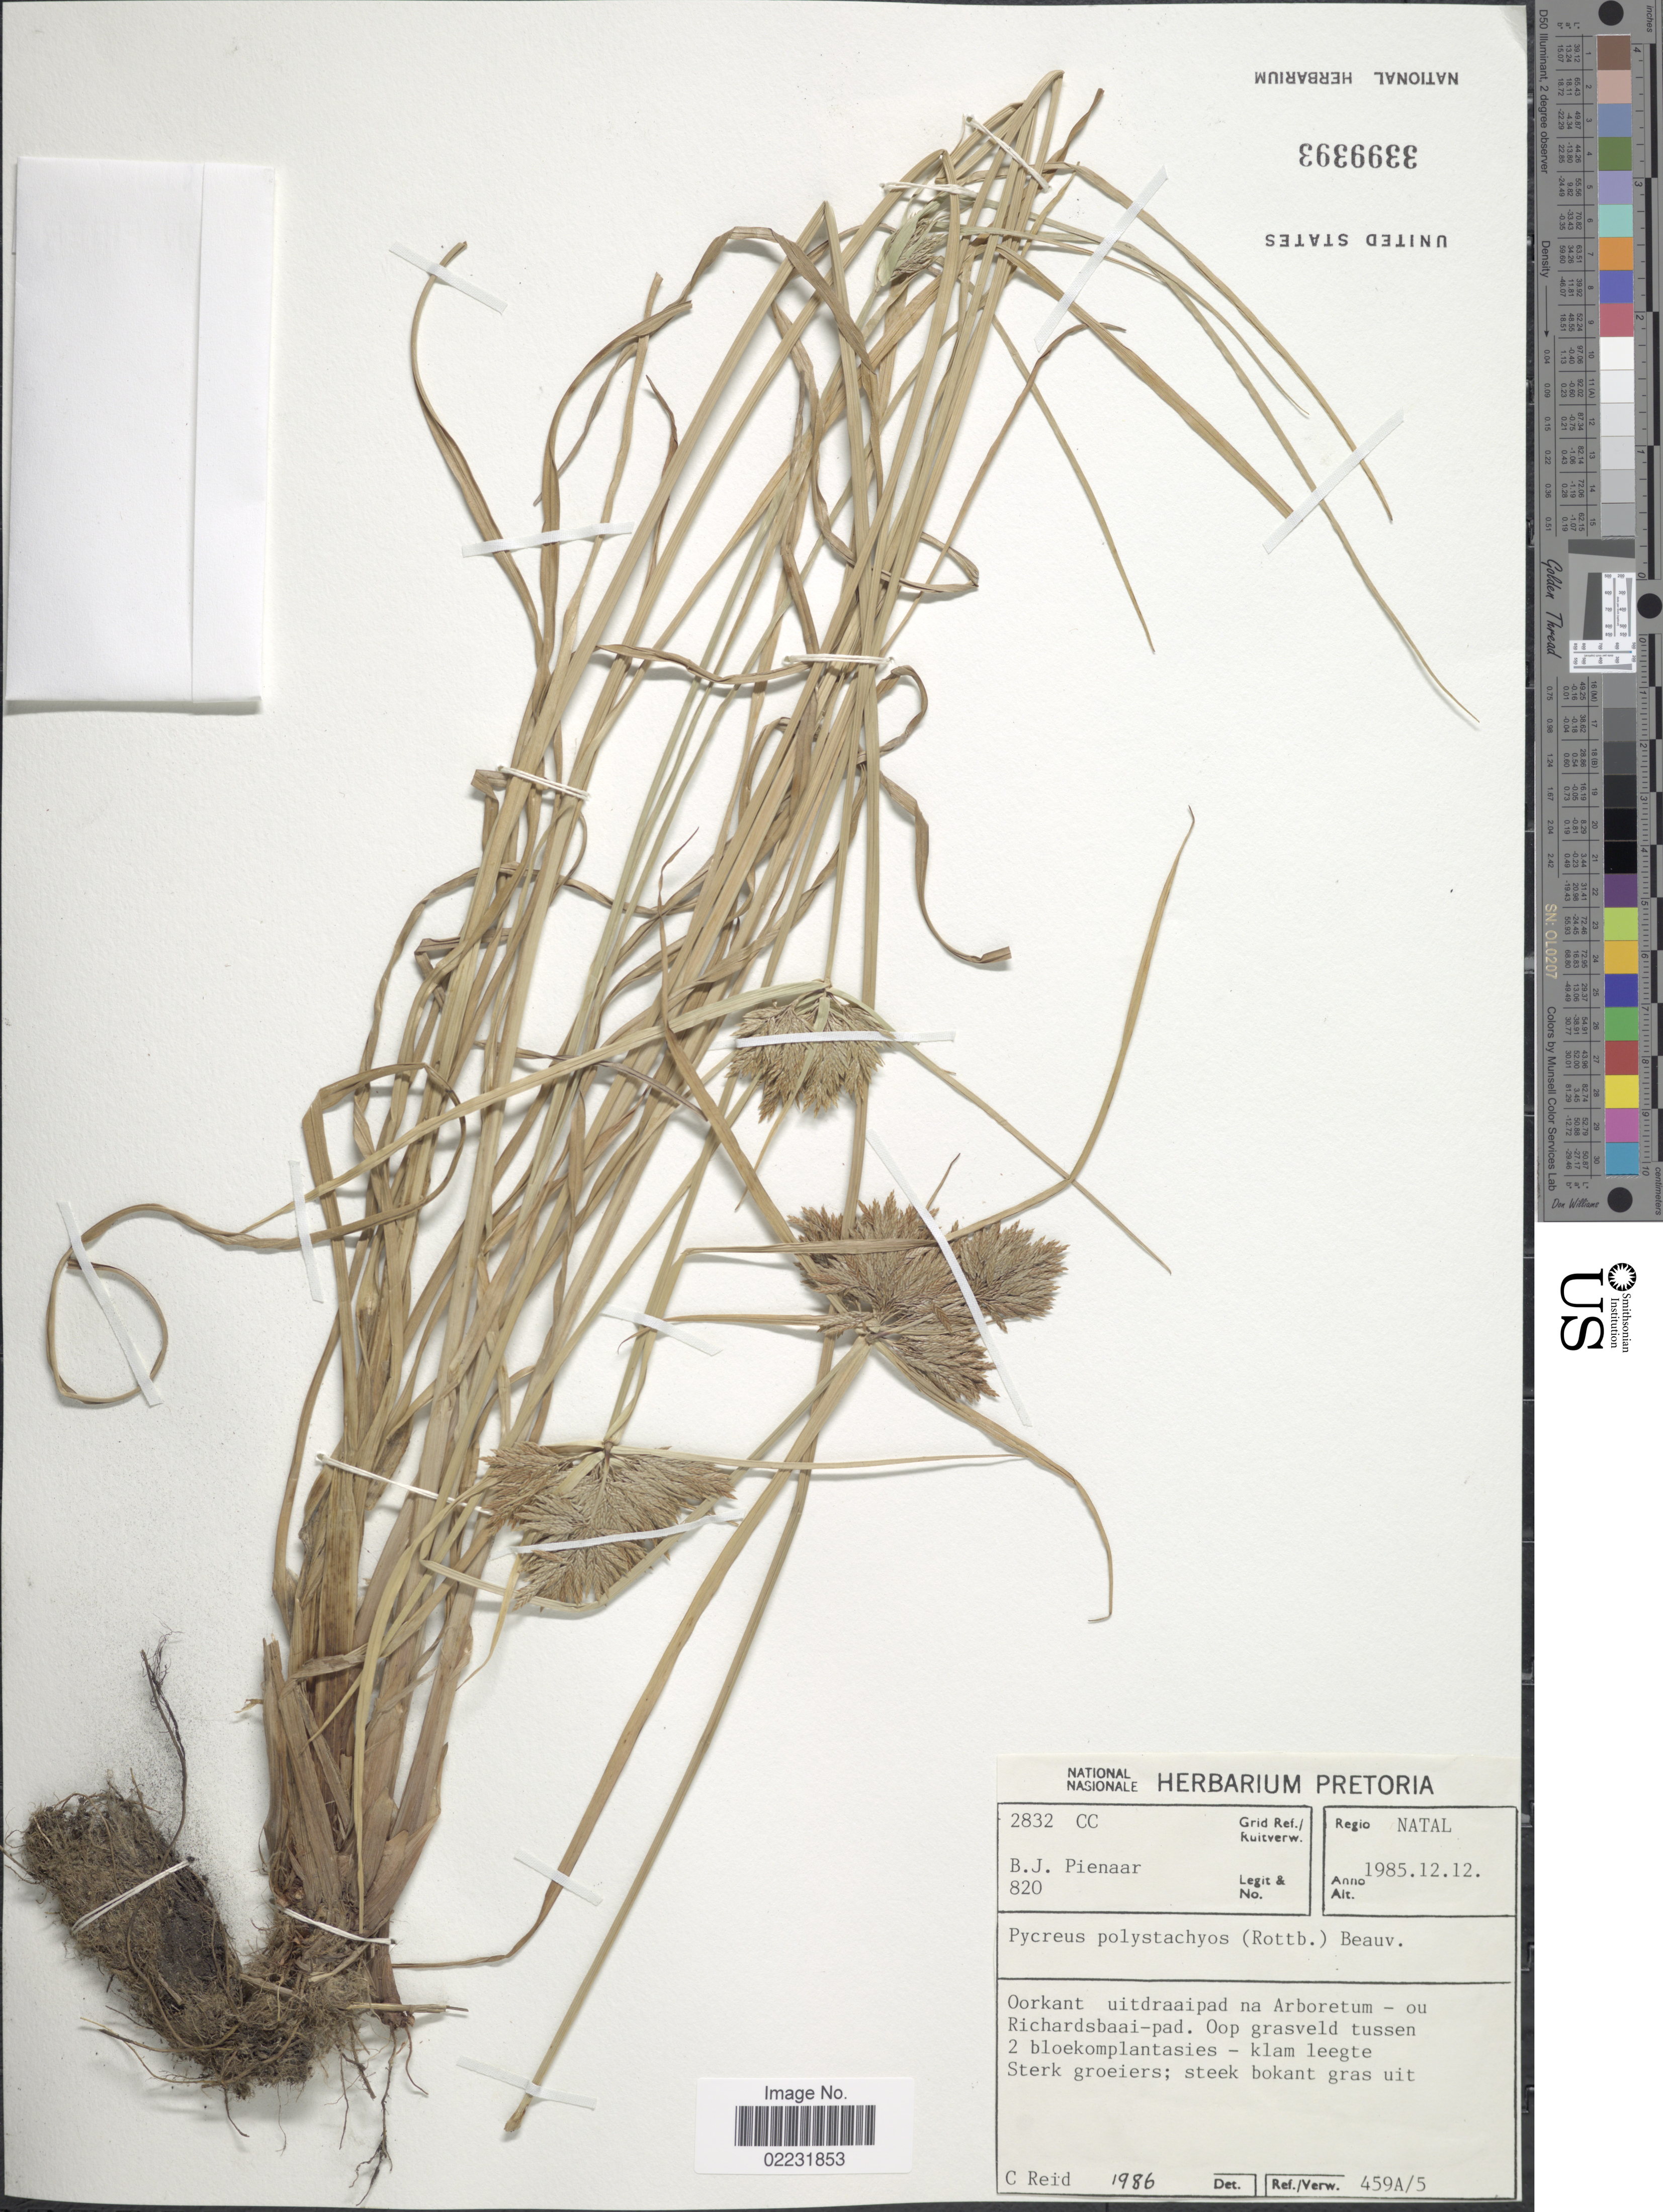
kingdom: Plantae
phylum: Tracheophyta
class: Liliopsida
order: Poales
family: Cyperaceae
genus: Cyperus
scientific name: Cyperus polystachyos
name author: Rottb.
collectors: B. Pienaar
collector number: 820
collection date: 1985-12-12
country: South Africa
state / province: KwaZulu-Natal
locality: Regio Natal, Oorkant uitdraaipad na Arboretum - ou Richardsbaai-pad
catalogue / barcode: US 3399393